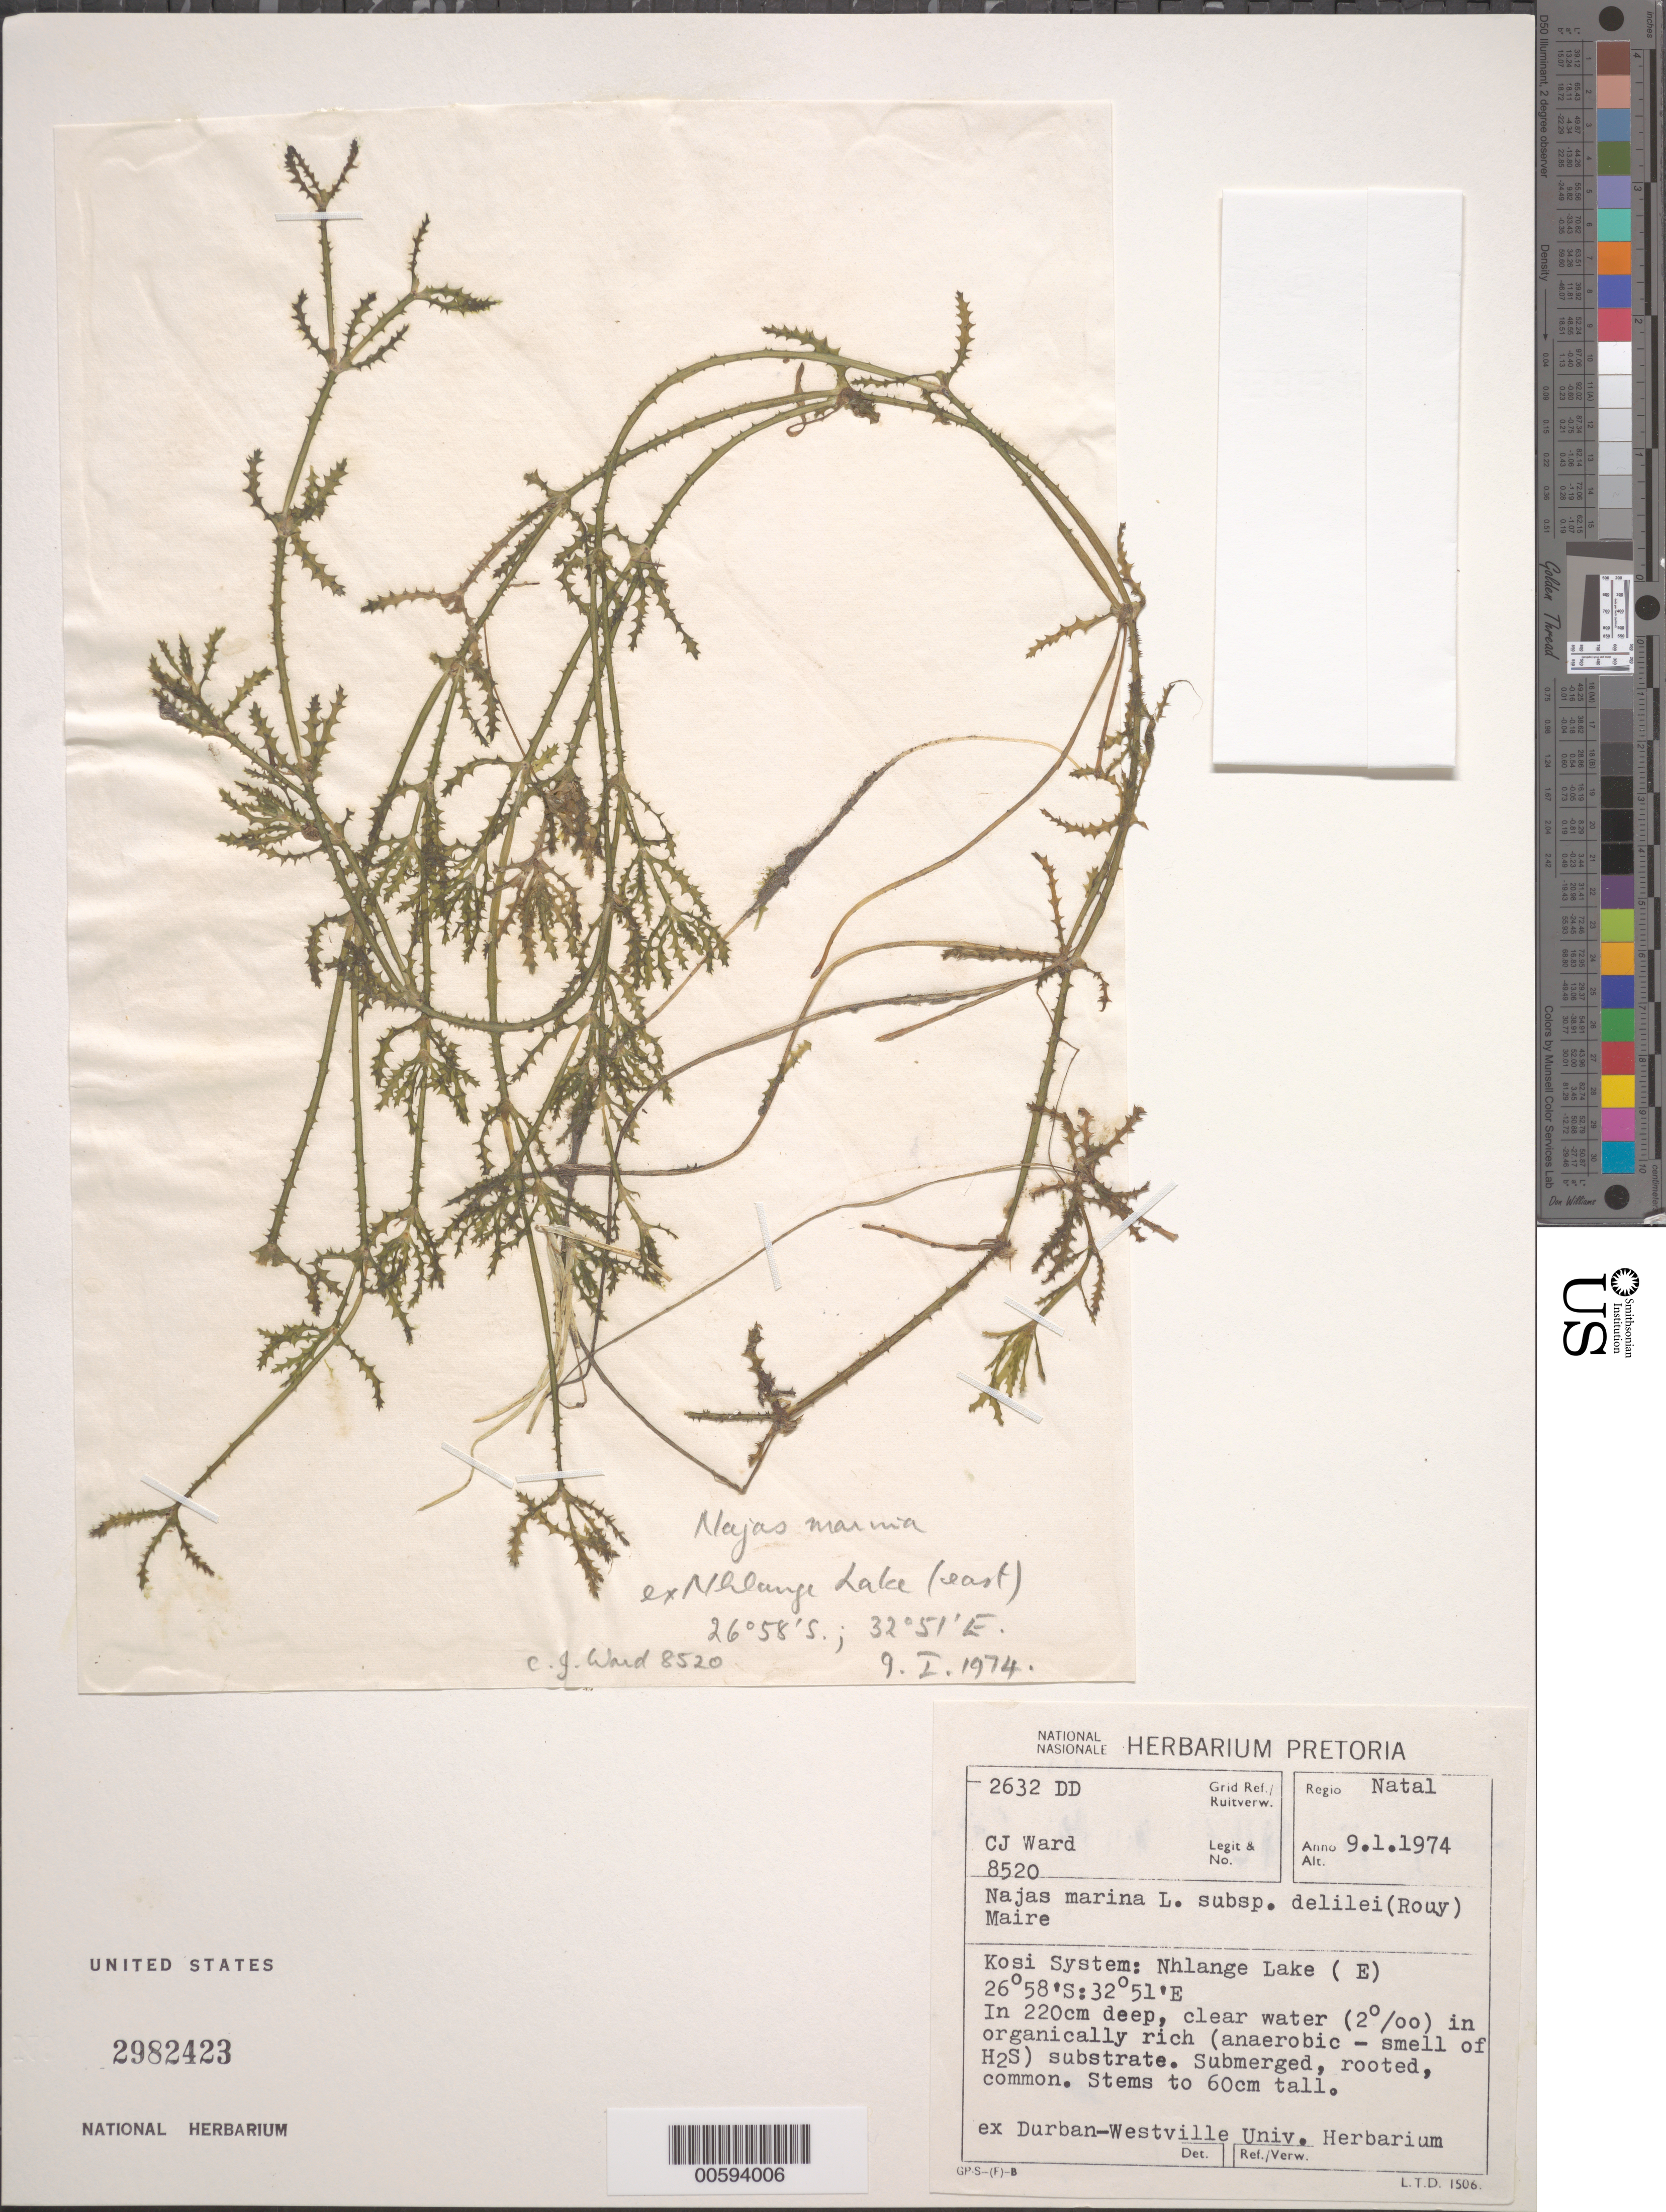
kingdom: Plantae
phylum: Tracheophyta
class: Liliopsida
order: Alismatales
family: Hydrocharitaceae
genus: Najas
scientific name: Najas marina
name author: L.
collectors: C. J. Ward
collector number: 8520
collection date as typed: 01 Sep 1974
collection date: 1974-09-01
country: South Africa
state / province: KwaZulu-Natal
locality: Kosi System, Nhlange Lake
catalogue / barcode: US 2982423